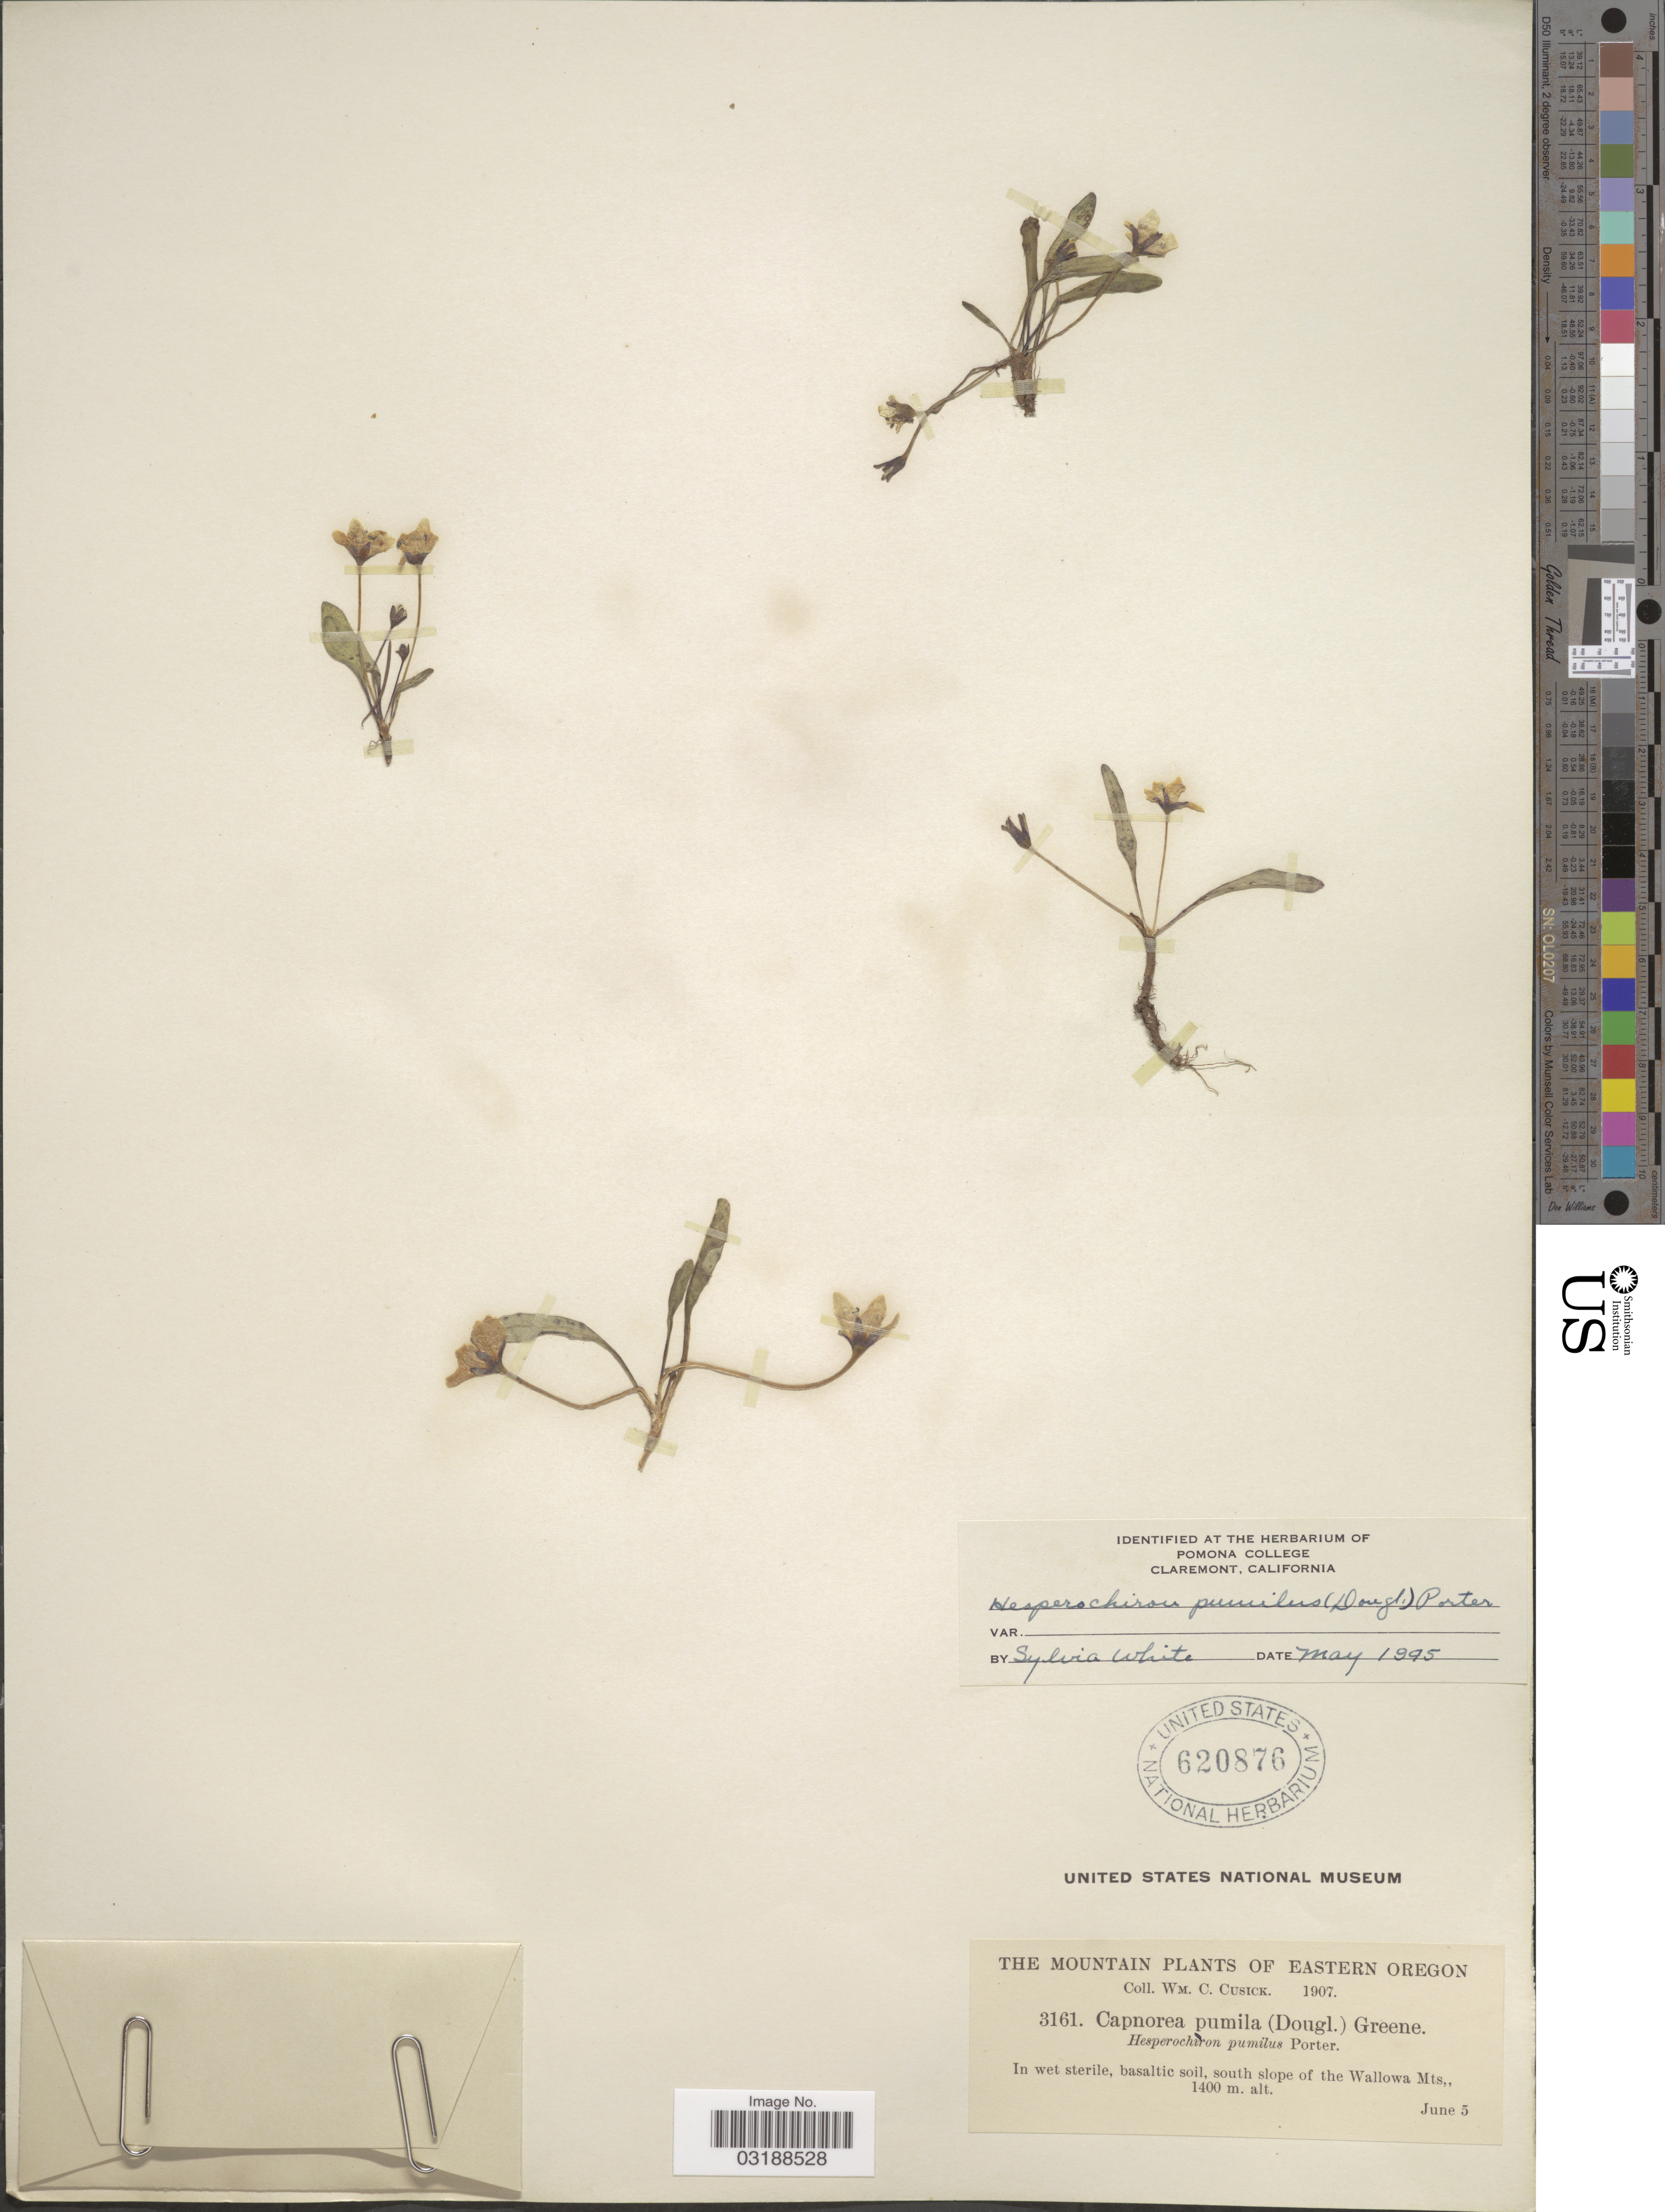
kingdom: Plantae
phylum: Tracheophyta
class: Magnoliopsida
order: Boraginales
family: Hydrophyllaceae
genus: Hesperochiron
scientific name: Hesperochiron pumilus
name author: (Griseb.) Porter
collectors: W. C. Cusick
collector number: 3161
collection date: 1907-06-05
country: United States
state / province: Oregon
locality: Eastern Oregon, south slope of the Wallowa Mts.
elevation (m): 1400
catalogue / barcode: US 620876